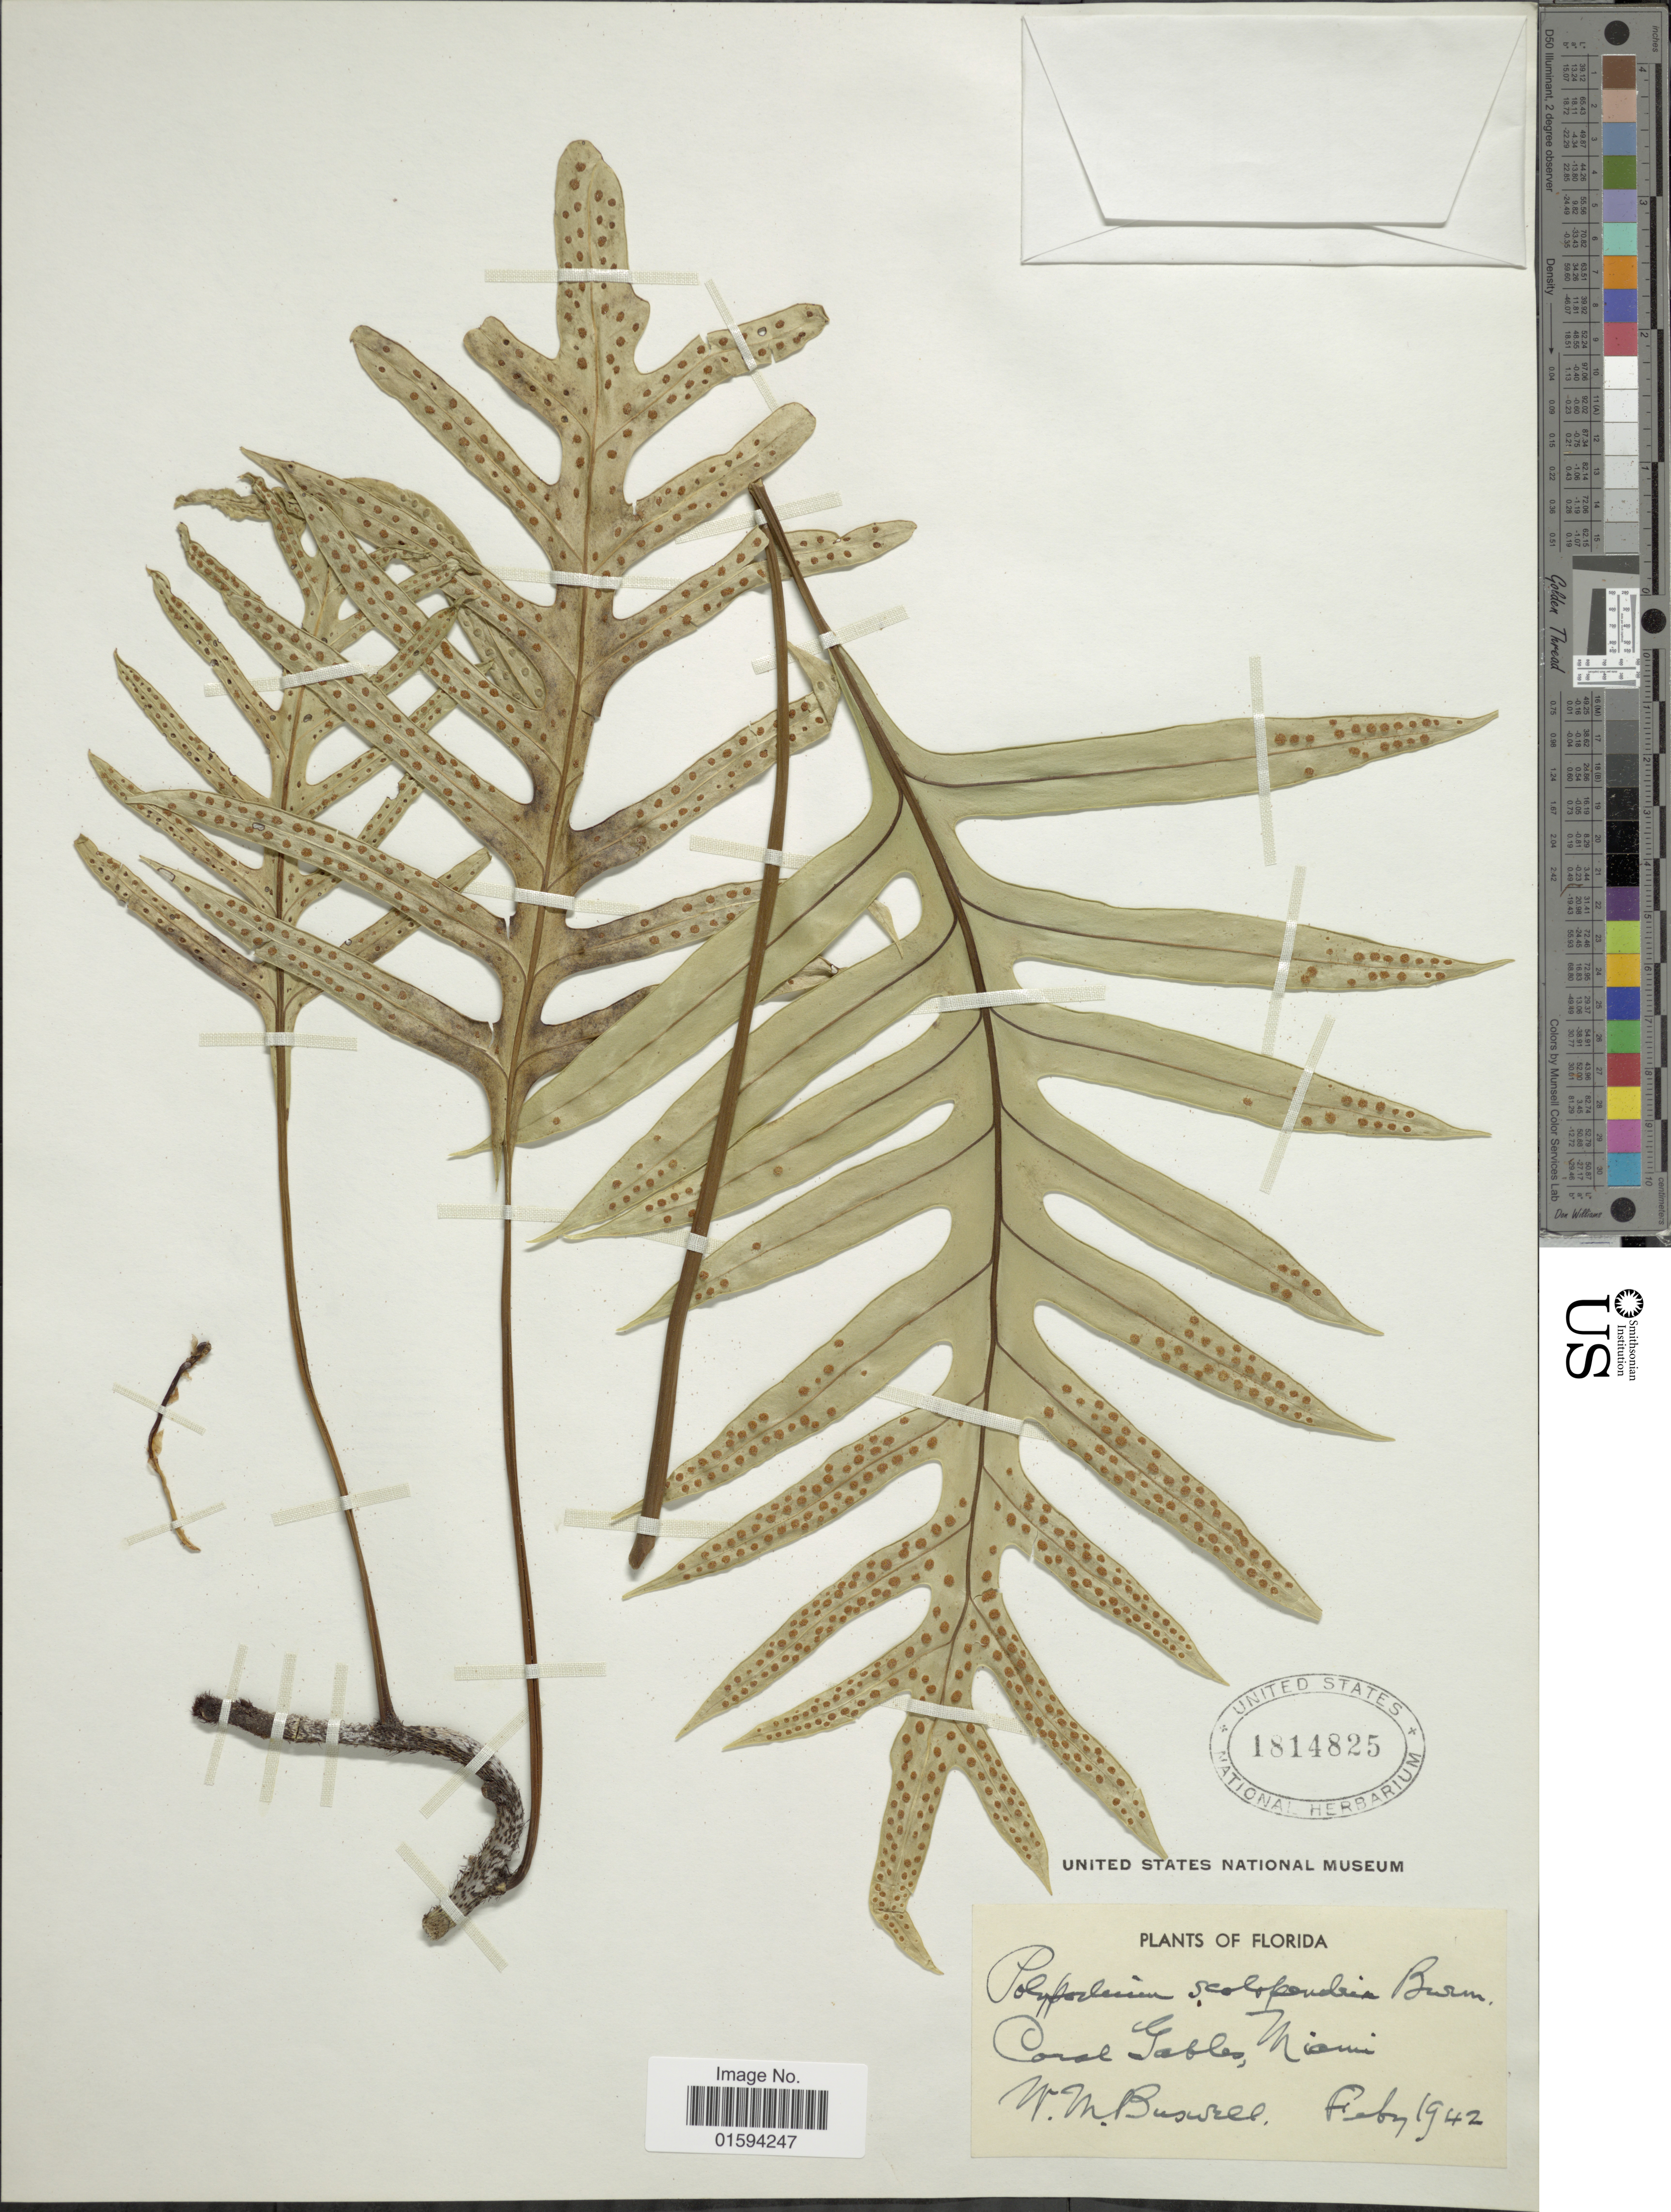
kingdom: Plantae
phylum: Tracheophyta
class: Polypodiopsida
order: Polypodiales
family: Polypodiaceae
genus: Polypodium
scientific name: Polypodium scolopendria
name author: Burm. f.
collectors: W. Buswell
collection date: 1942-02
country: United States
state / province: Florida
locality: Coral Gablas, Miami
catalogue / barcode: US 1814825